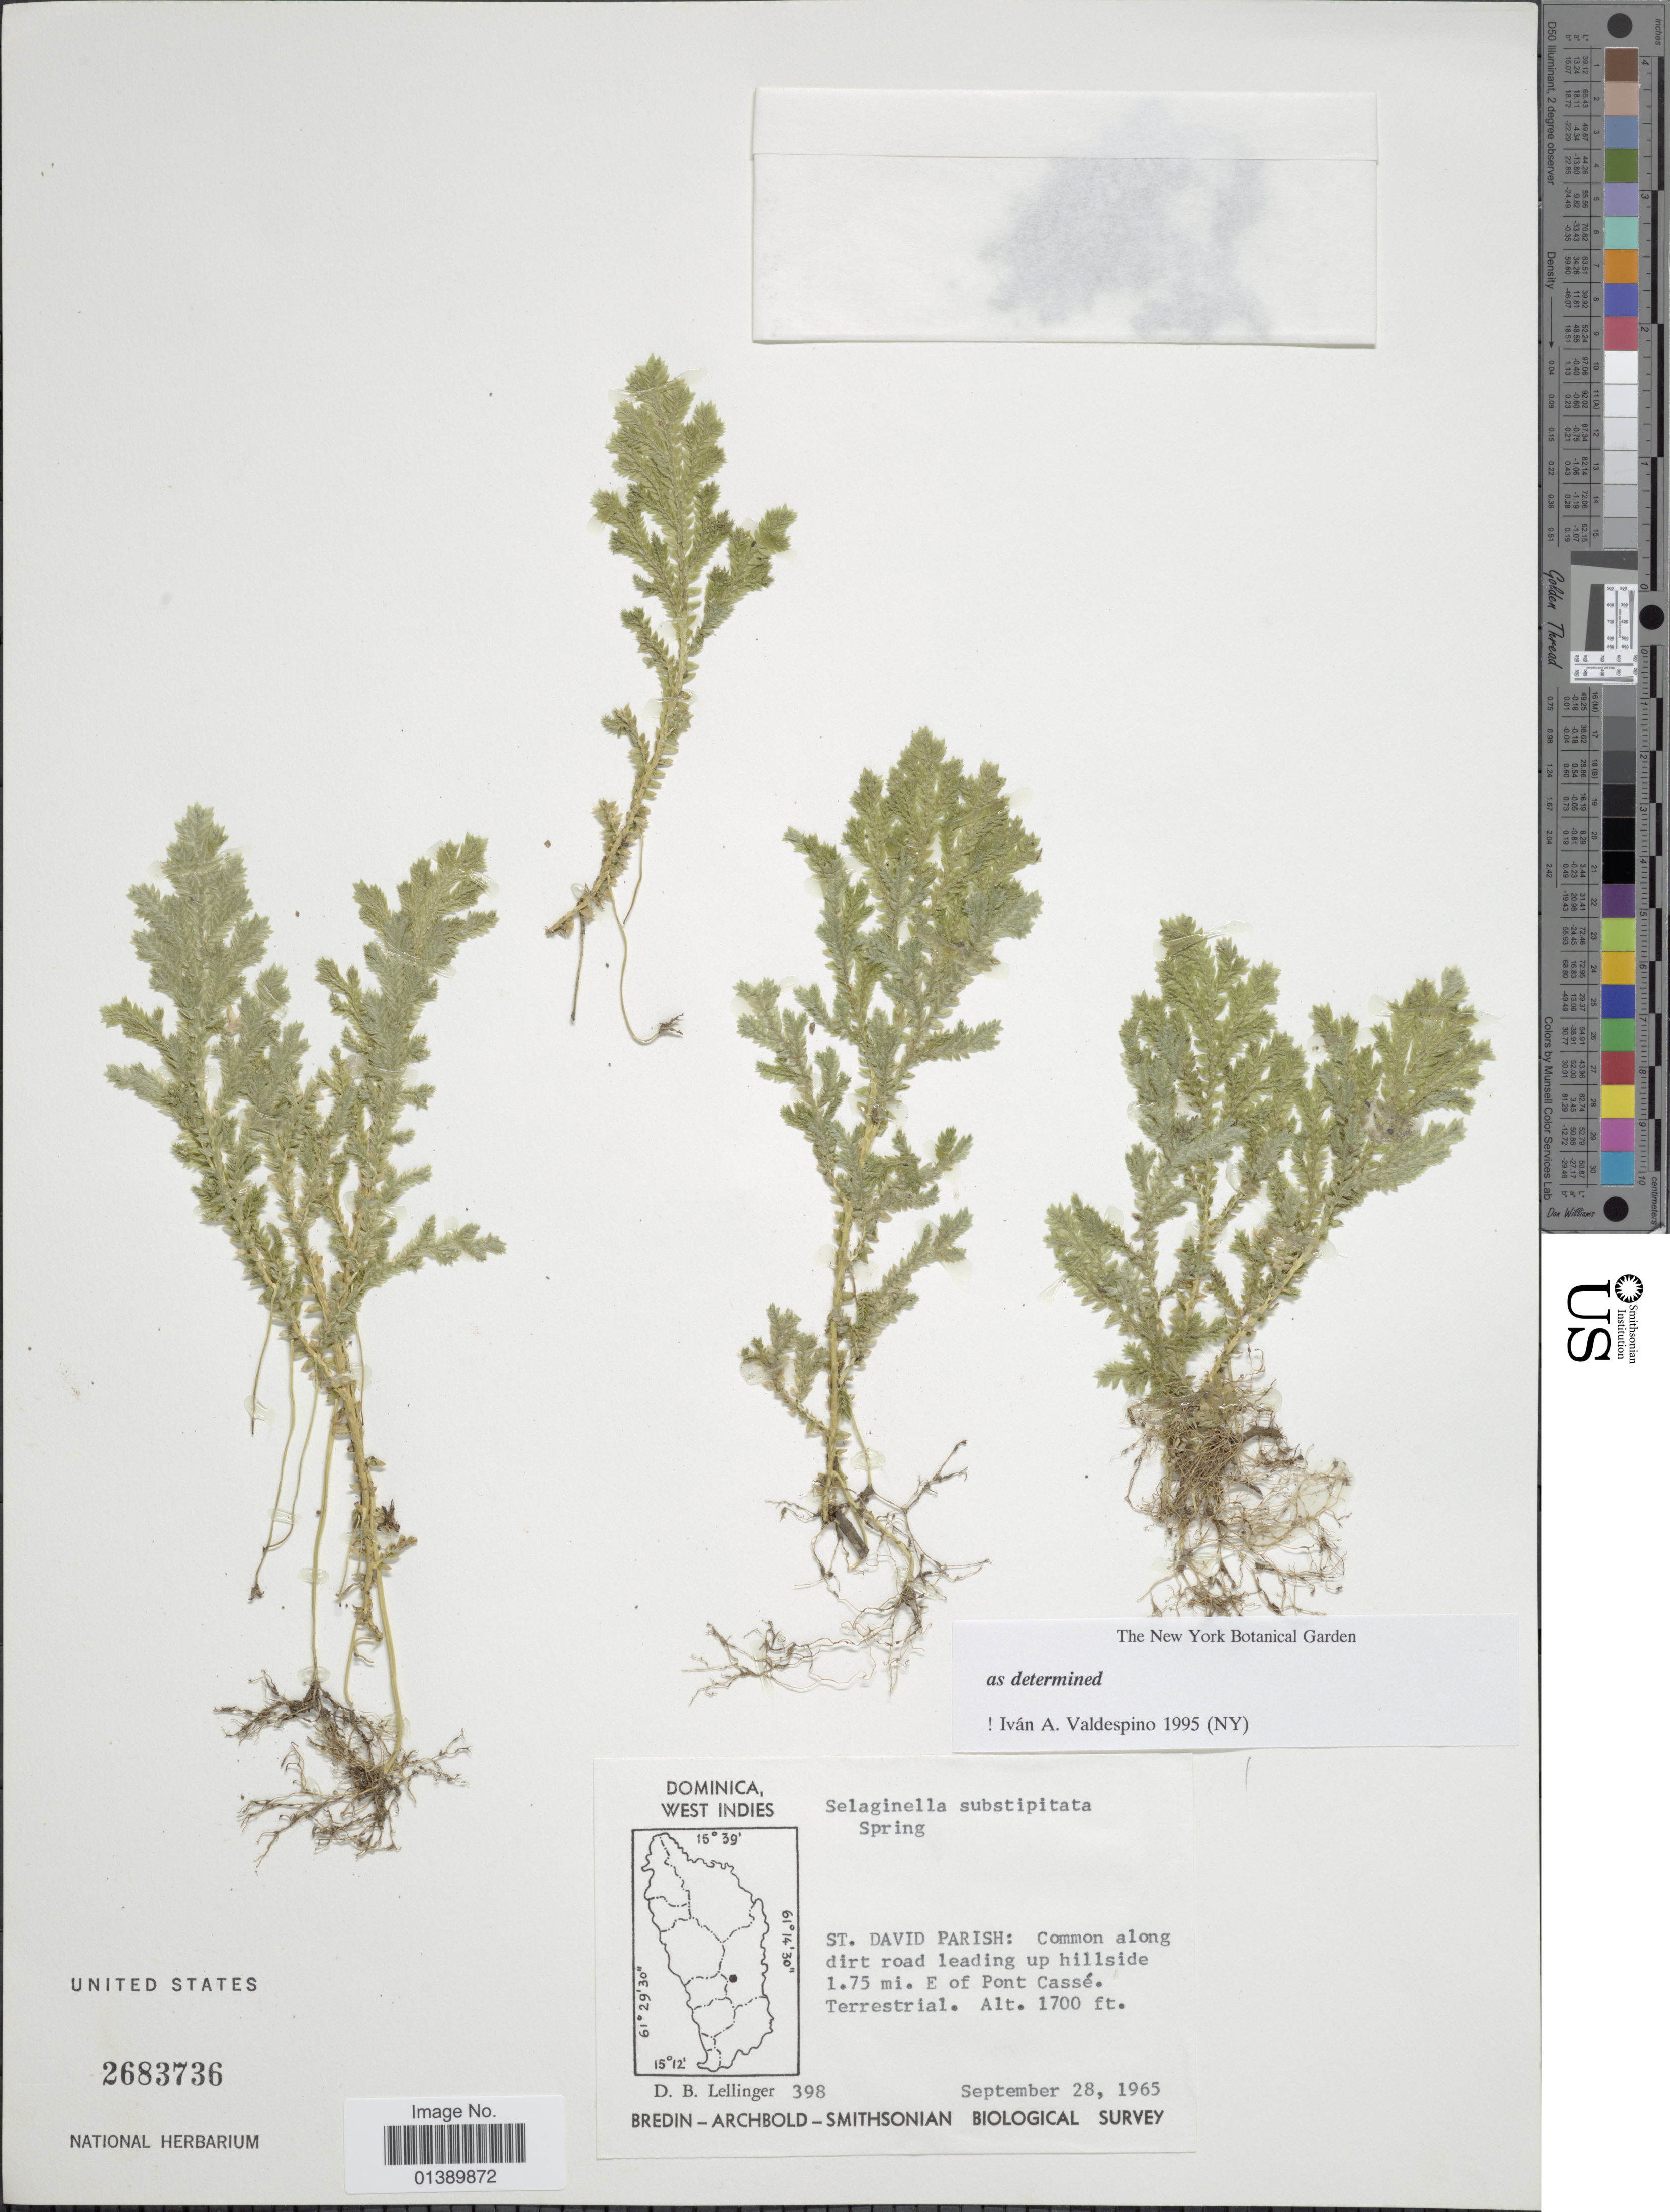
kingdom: Plantae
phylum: Tracheophyta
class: Lycopodiopsida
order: Selaginellales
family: Selaginellaceae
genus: Selaginella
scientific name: Selaginella substipitata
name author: Spring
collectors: D. B. Lellinger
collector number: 398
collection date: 1965-09-28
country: Dominica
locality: West Indies, St David Parish: common along dirt road leading up hillside 1.75 mi. E of pont Cassé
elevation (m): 518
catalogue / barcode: US 2683736